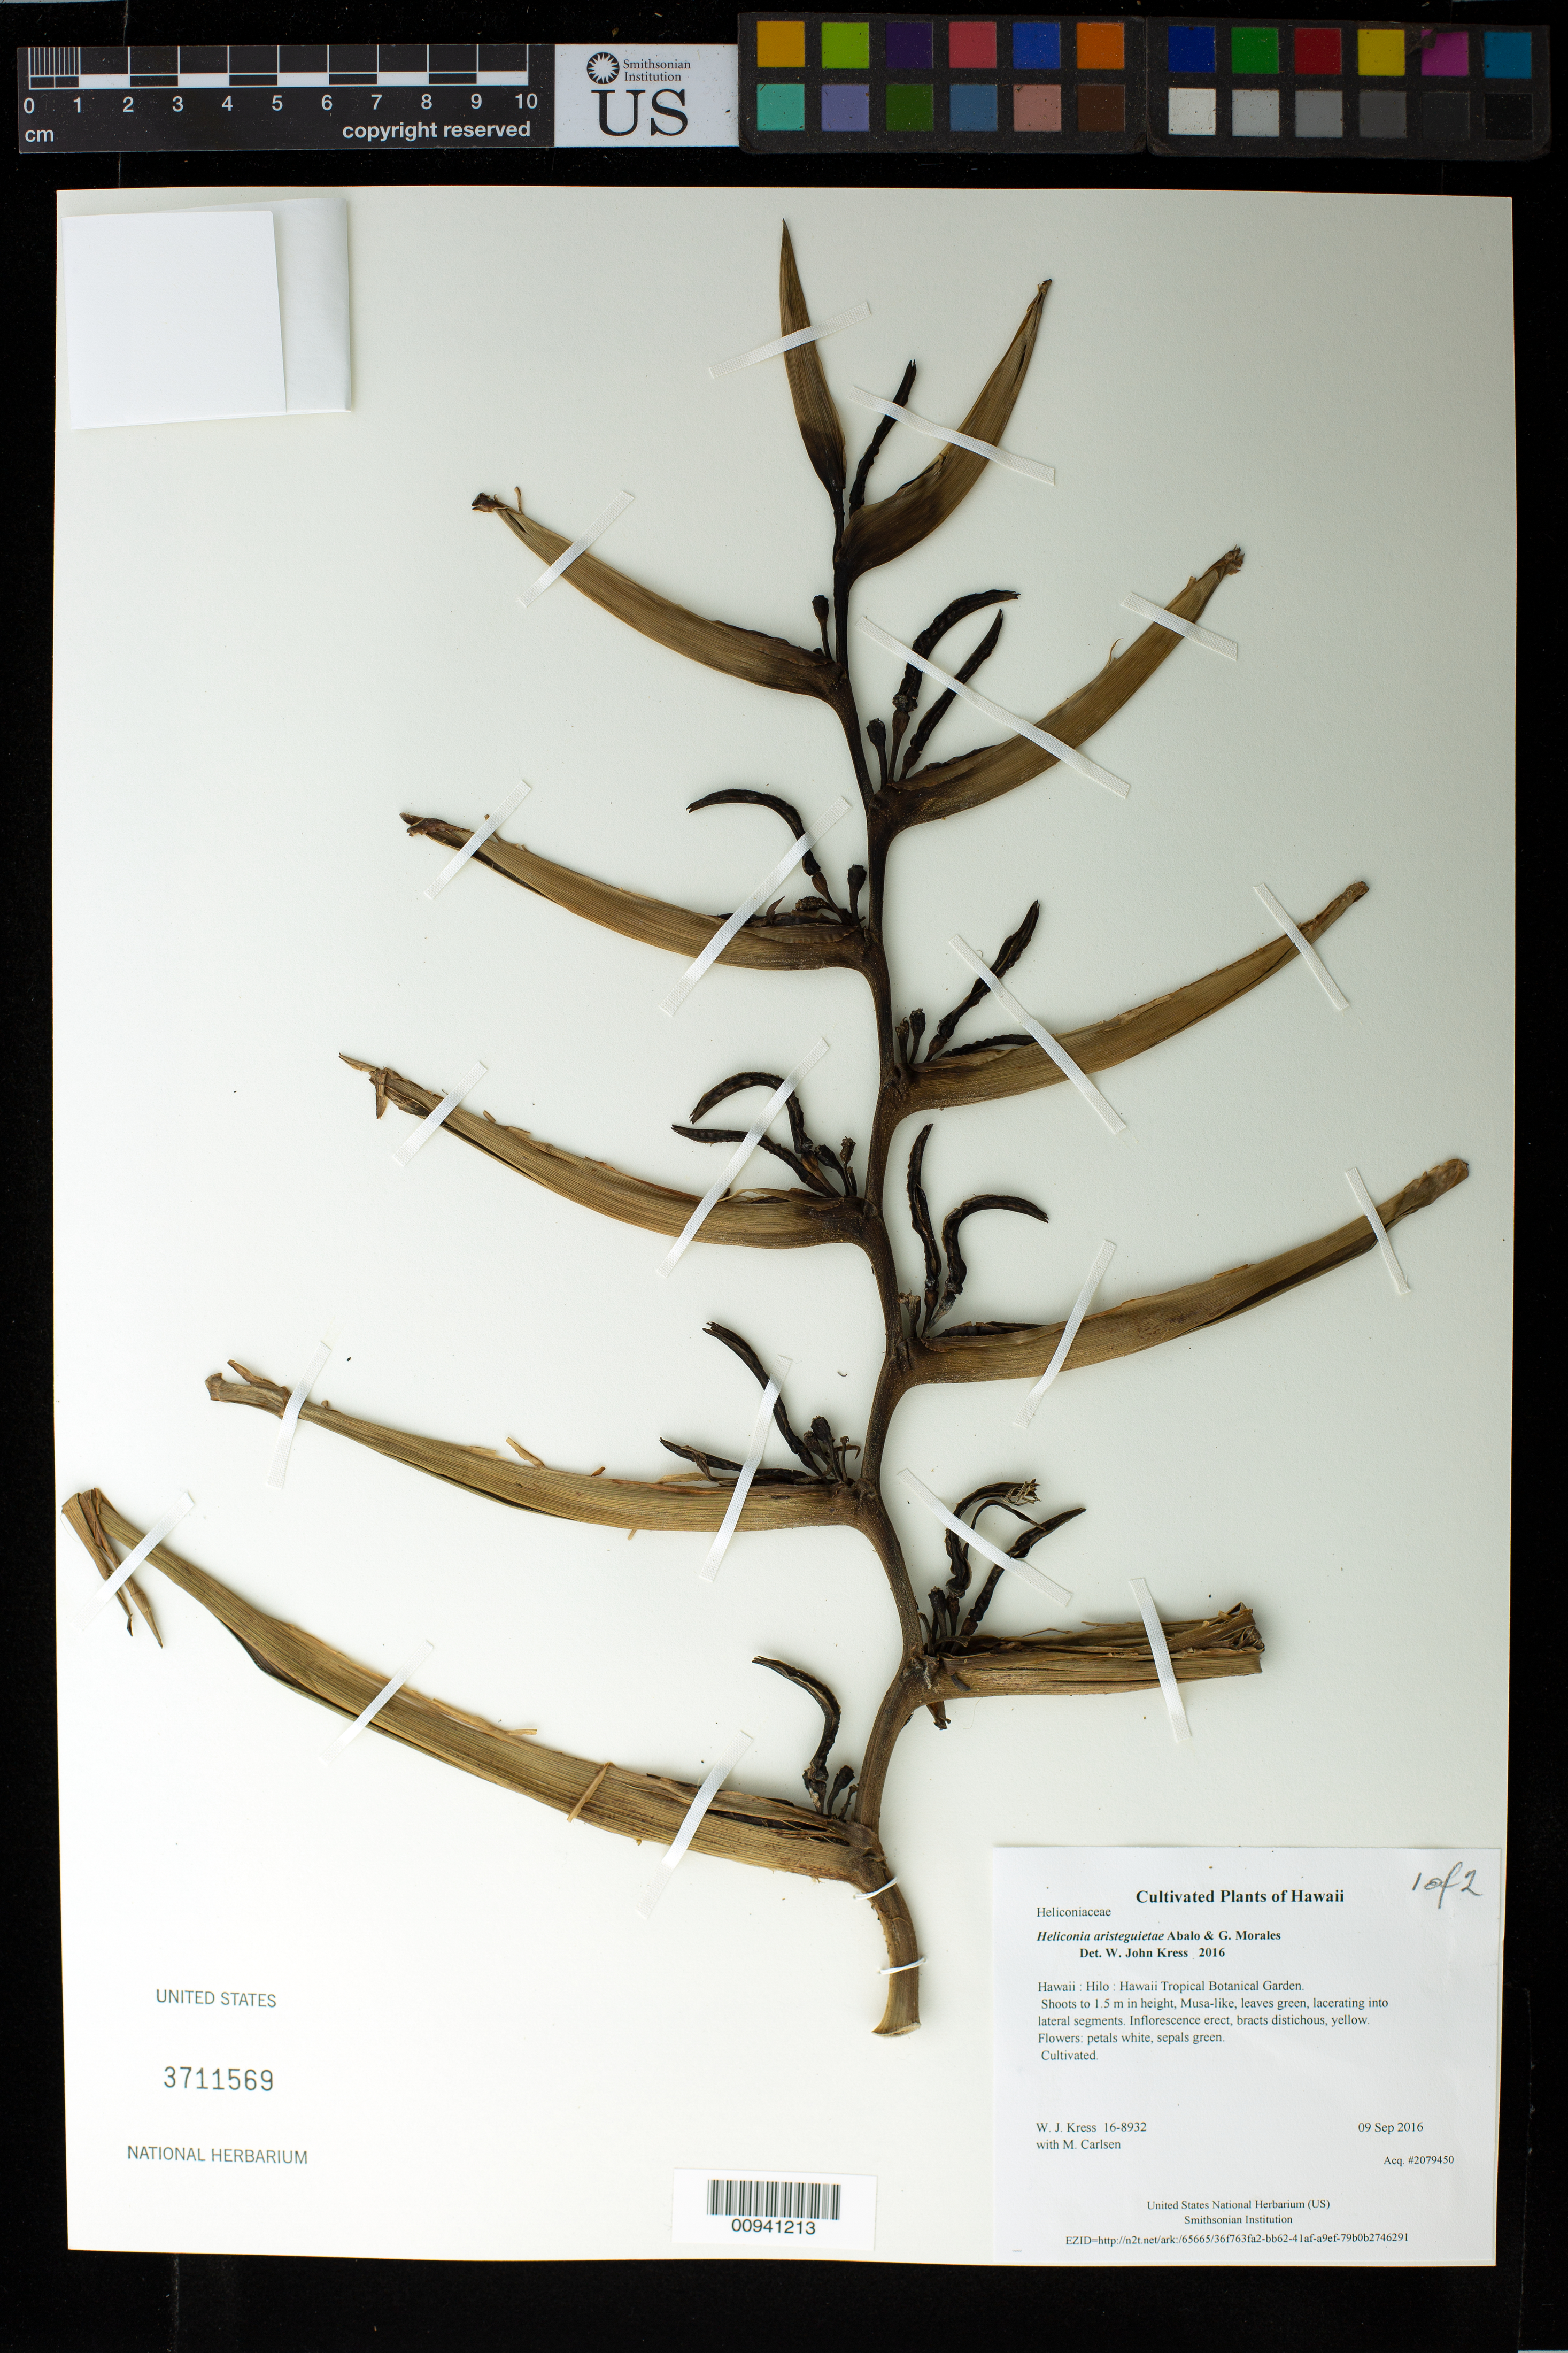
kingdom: Plantae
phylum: Tracheophyta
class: Liliopsida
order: Zingiberales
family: Heliconiaceae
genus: Heliconia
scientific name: Heliconia aristeguietae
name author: Abalo & G. Morales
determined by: Kress, W. J., (US), Smithsonian Institution - National Museum of Natural History (UNITED STATES)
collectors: W. J. Kress & M. M. Carlsen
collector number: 16-8932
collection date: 2016-09-09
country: United States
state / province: Hawaii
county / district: Hawaii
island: Hawaii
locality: Hawaii Tropical Botanical Garden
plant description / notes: Frozen tissue stored in Biorepository at AG5NO38; dried tissue stored at AG5NO37.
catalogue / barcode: US 3711569